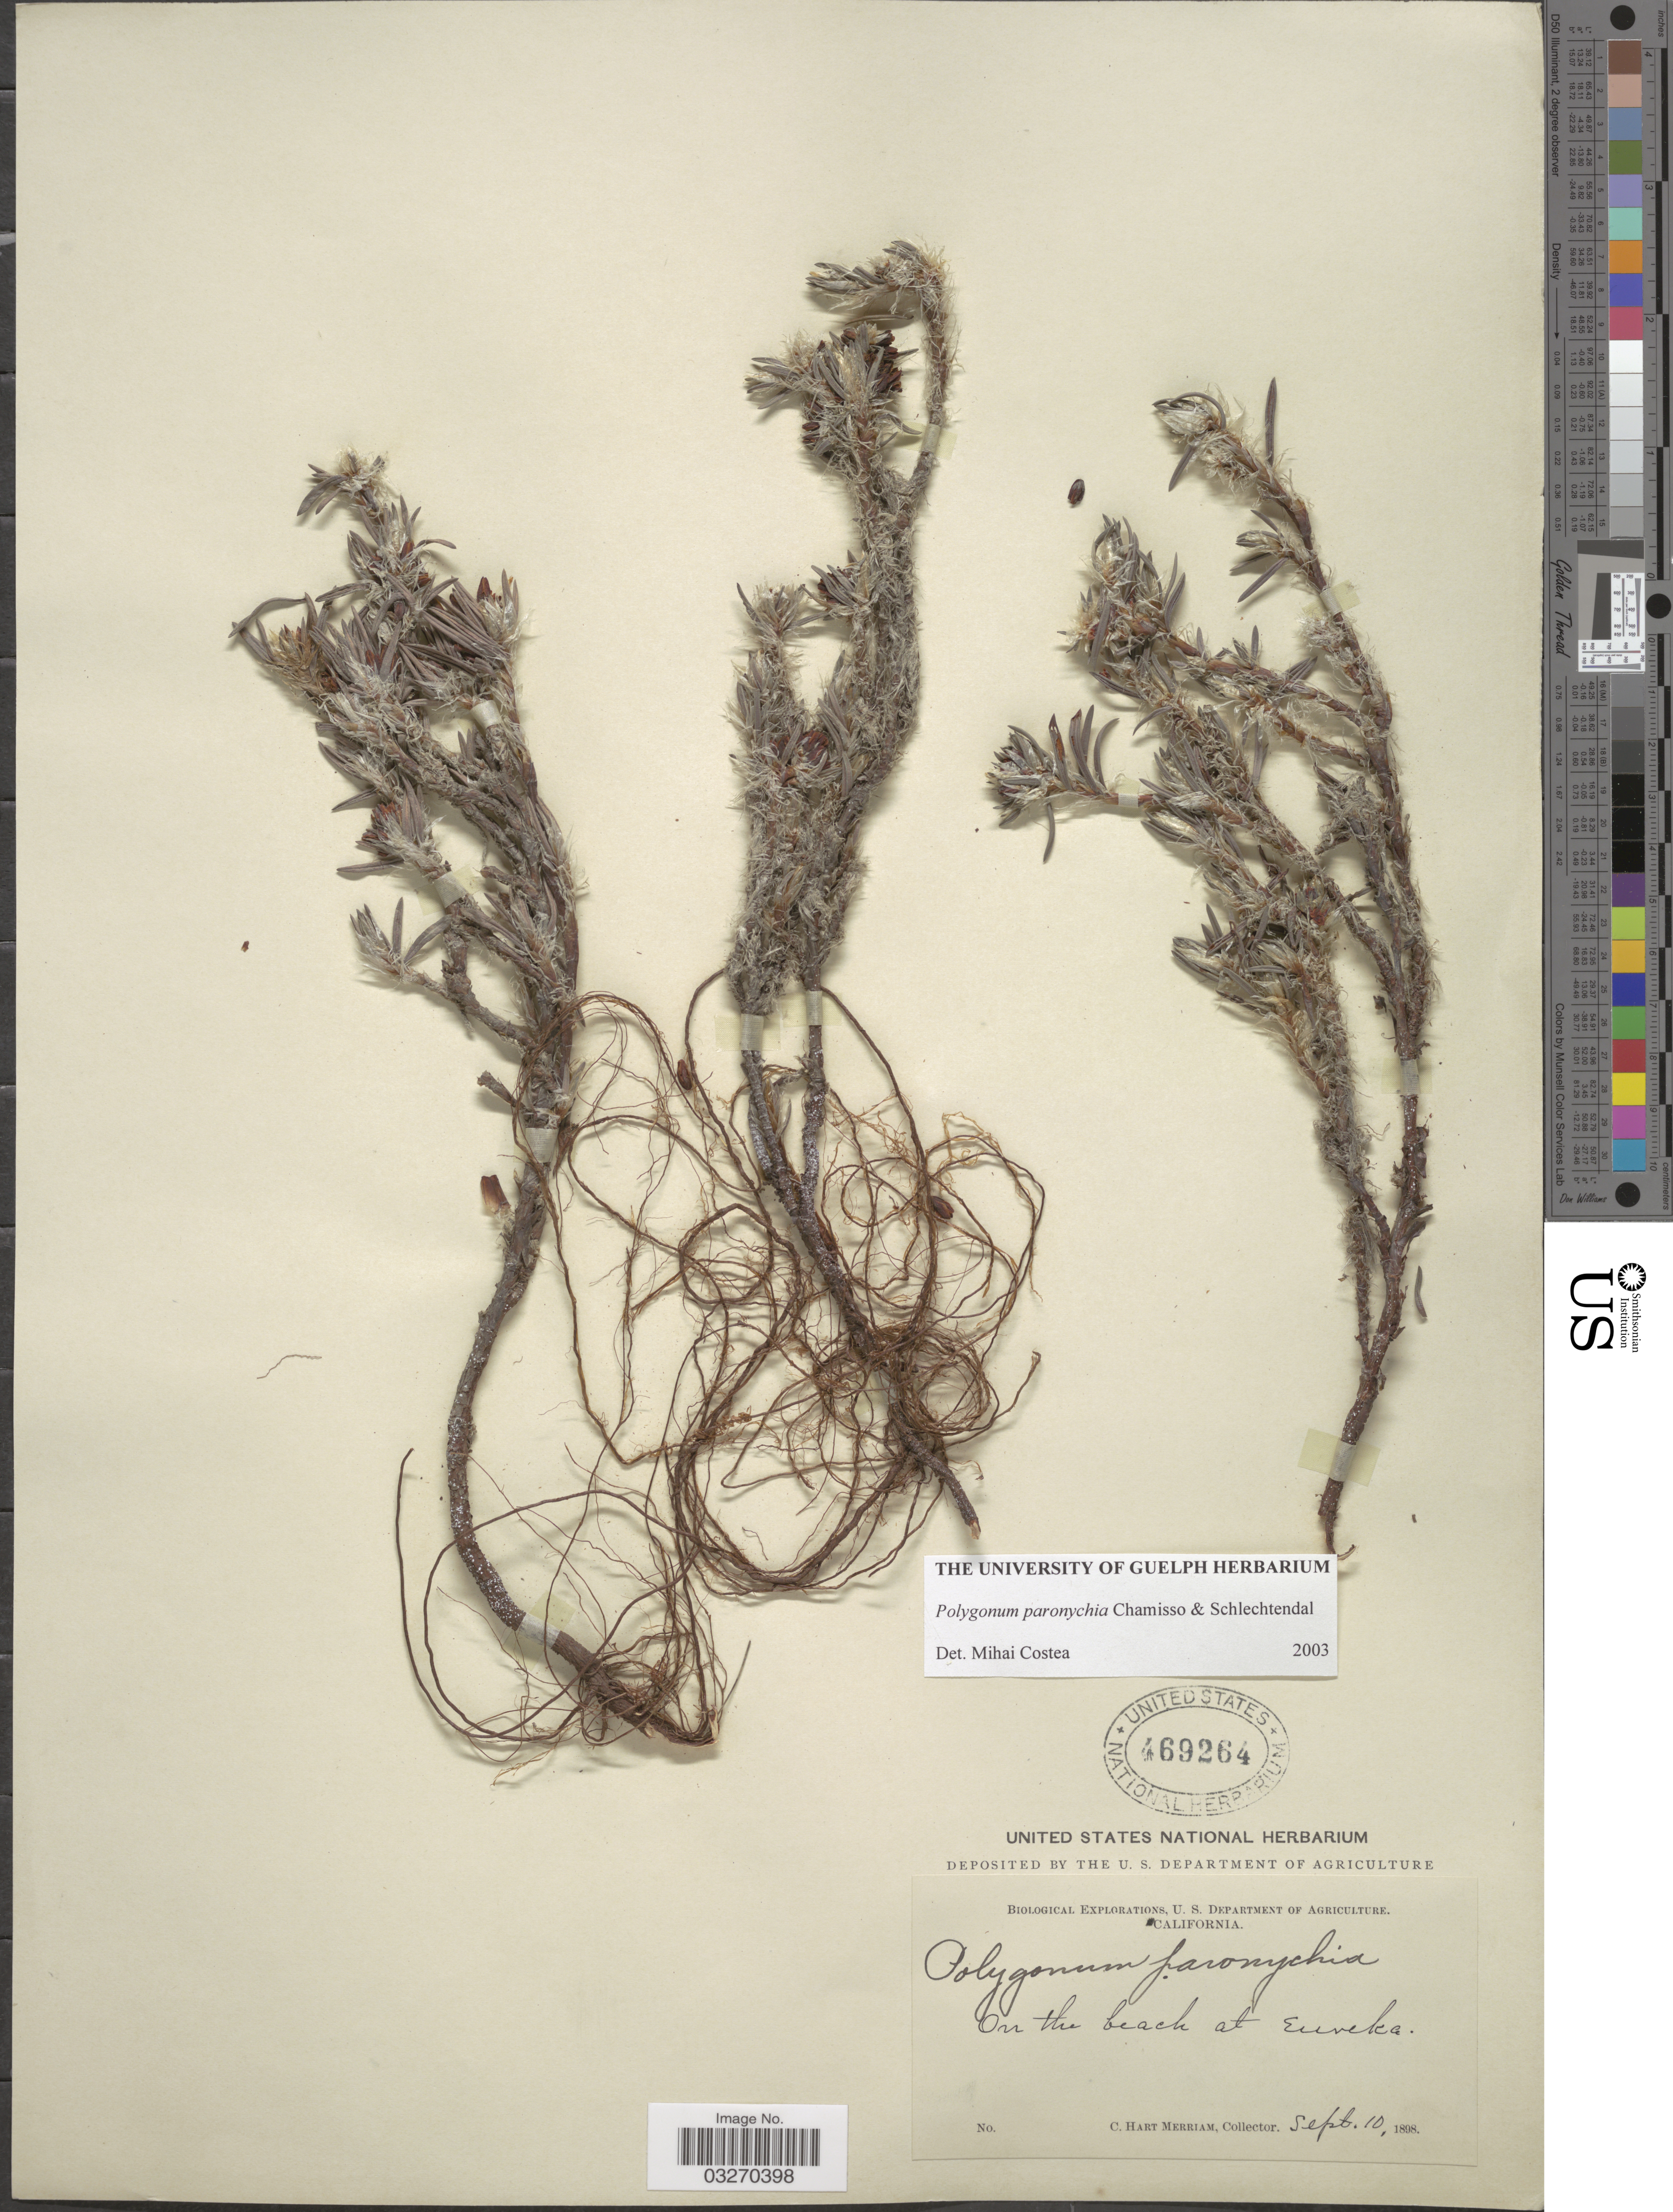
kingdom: Plantae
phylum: Tracheophyta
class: Magnoliopsida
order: Caryophyllales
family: Polygonaceae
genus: Polygonum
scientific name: Polygonum paronychia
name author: Cham. & Schltdl.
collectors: C. Merriam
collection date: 1898-09-10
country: United States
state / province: California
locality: On the beach at Eureka.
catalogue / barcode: US 469264